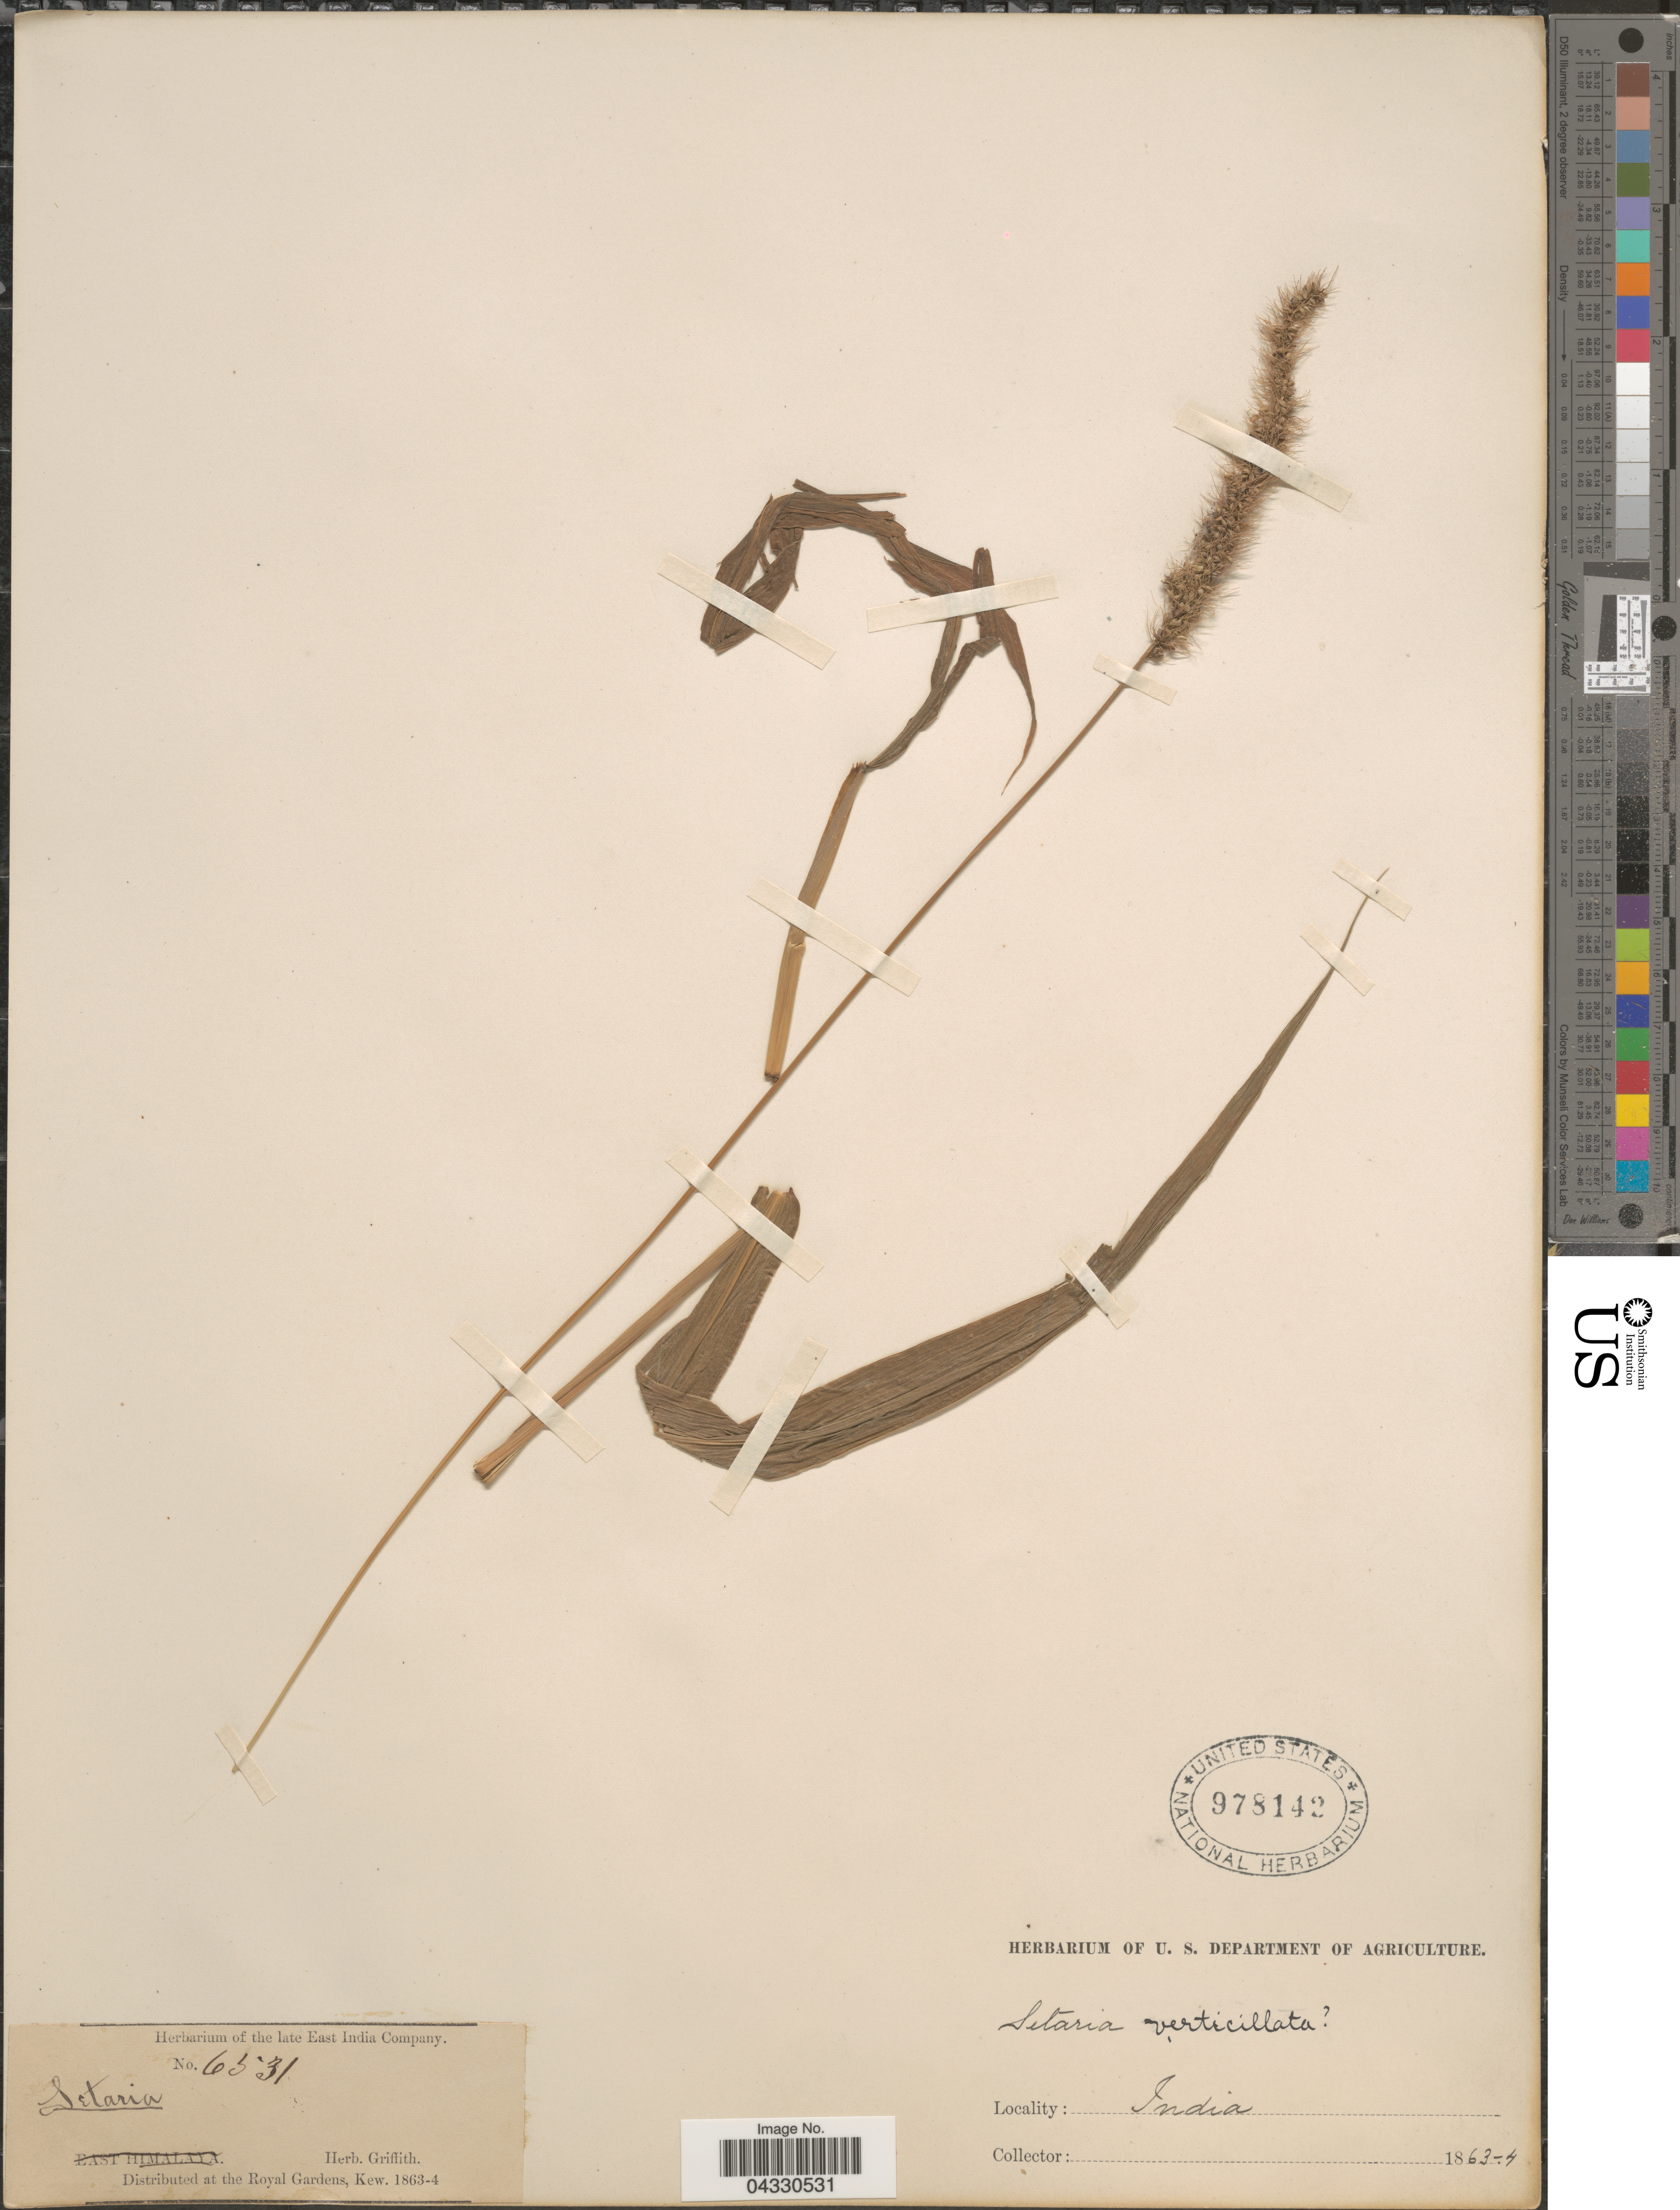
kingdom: Plantae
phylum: Tracheophyta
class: Liliopsida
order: Poales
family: Poaceae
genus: Setaria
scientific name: Setaria verticillata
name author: (L.) P. Beauv.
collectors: ex herb. Griffith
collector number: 6531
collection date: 1863/1864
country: India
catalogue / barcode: US 978142